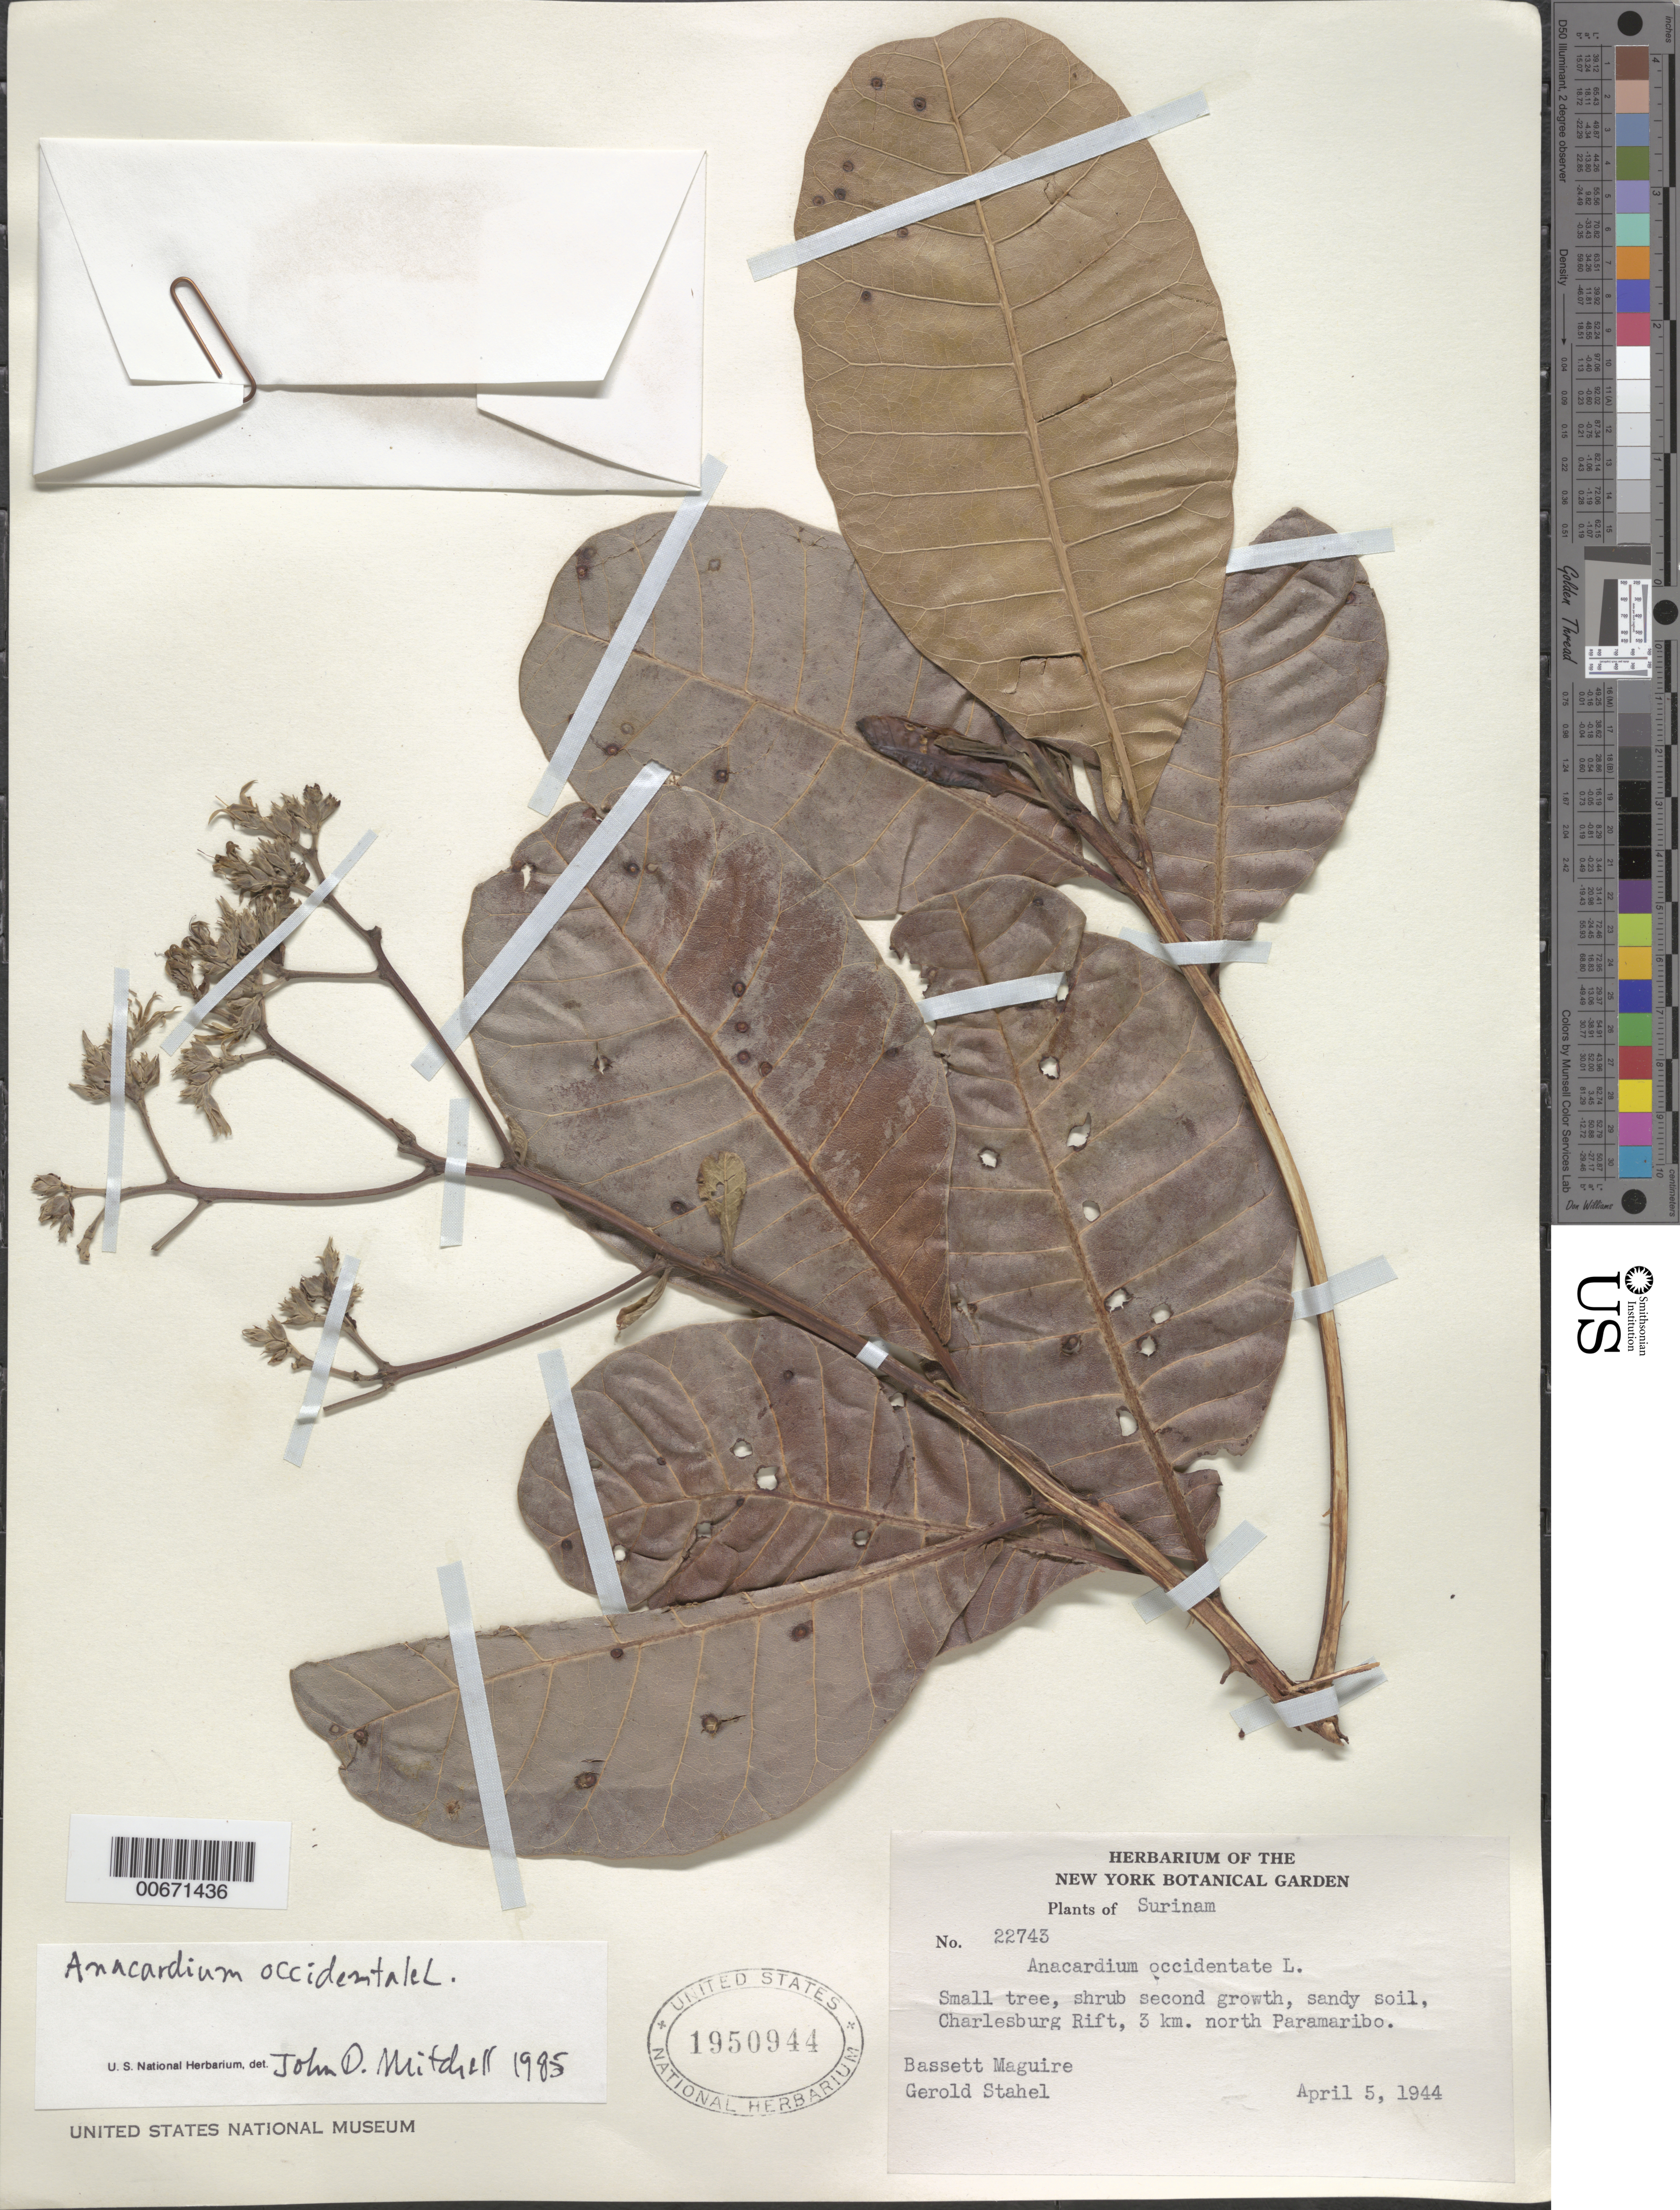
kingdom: Plantae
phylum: Tracheophyta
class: Magnoliopsida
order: Sapindales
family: Anacardiaceae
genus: Anacardium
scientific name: Anacardium occidentale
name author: L.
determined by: Mitchell, John D.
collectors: B. Maguire & G. Stahel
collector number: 22743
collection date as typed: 5-Apr-44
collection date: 1944-04-05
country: Suriname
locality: Paramaribo, 3 km N of, Charlesburg Rift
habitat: Sandy soil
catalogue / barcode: US 1950944